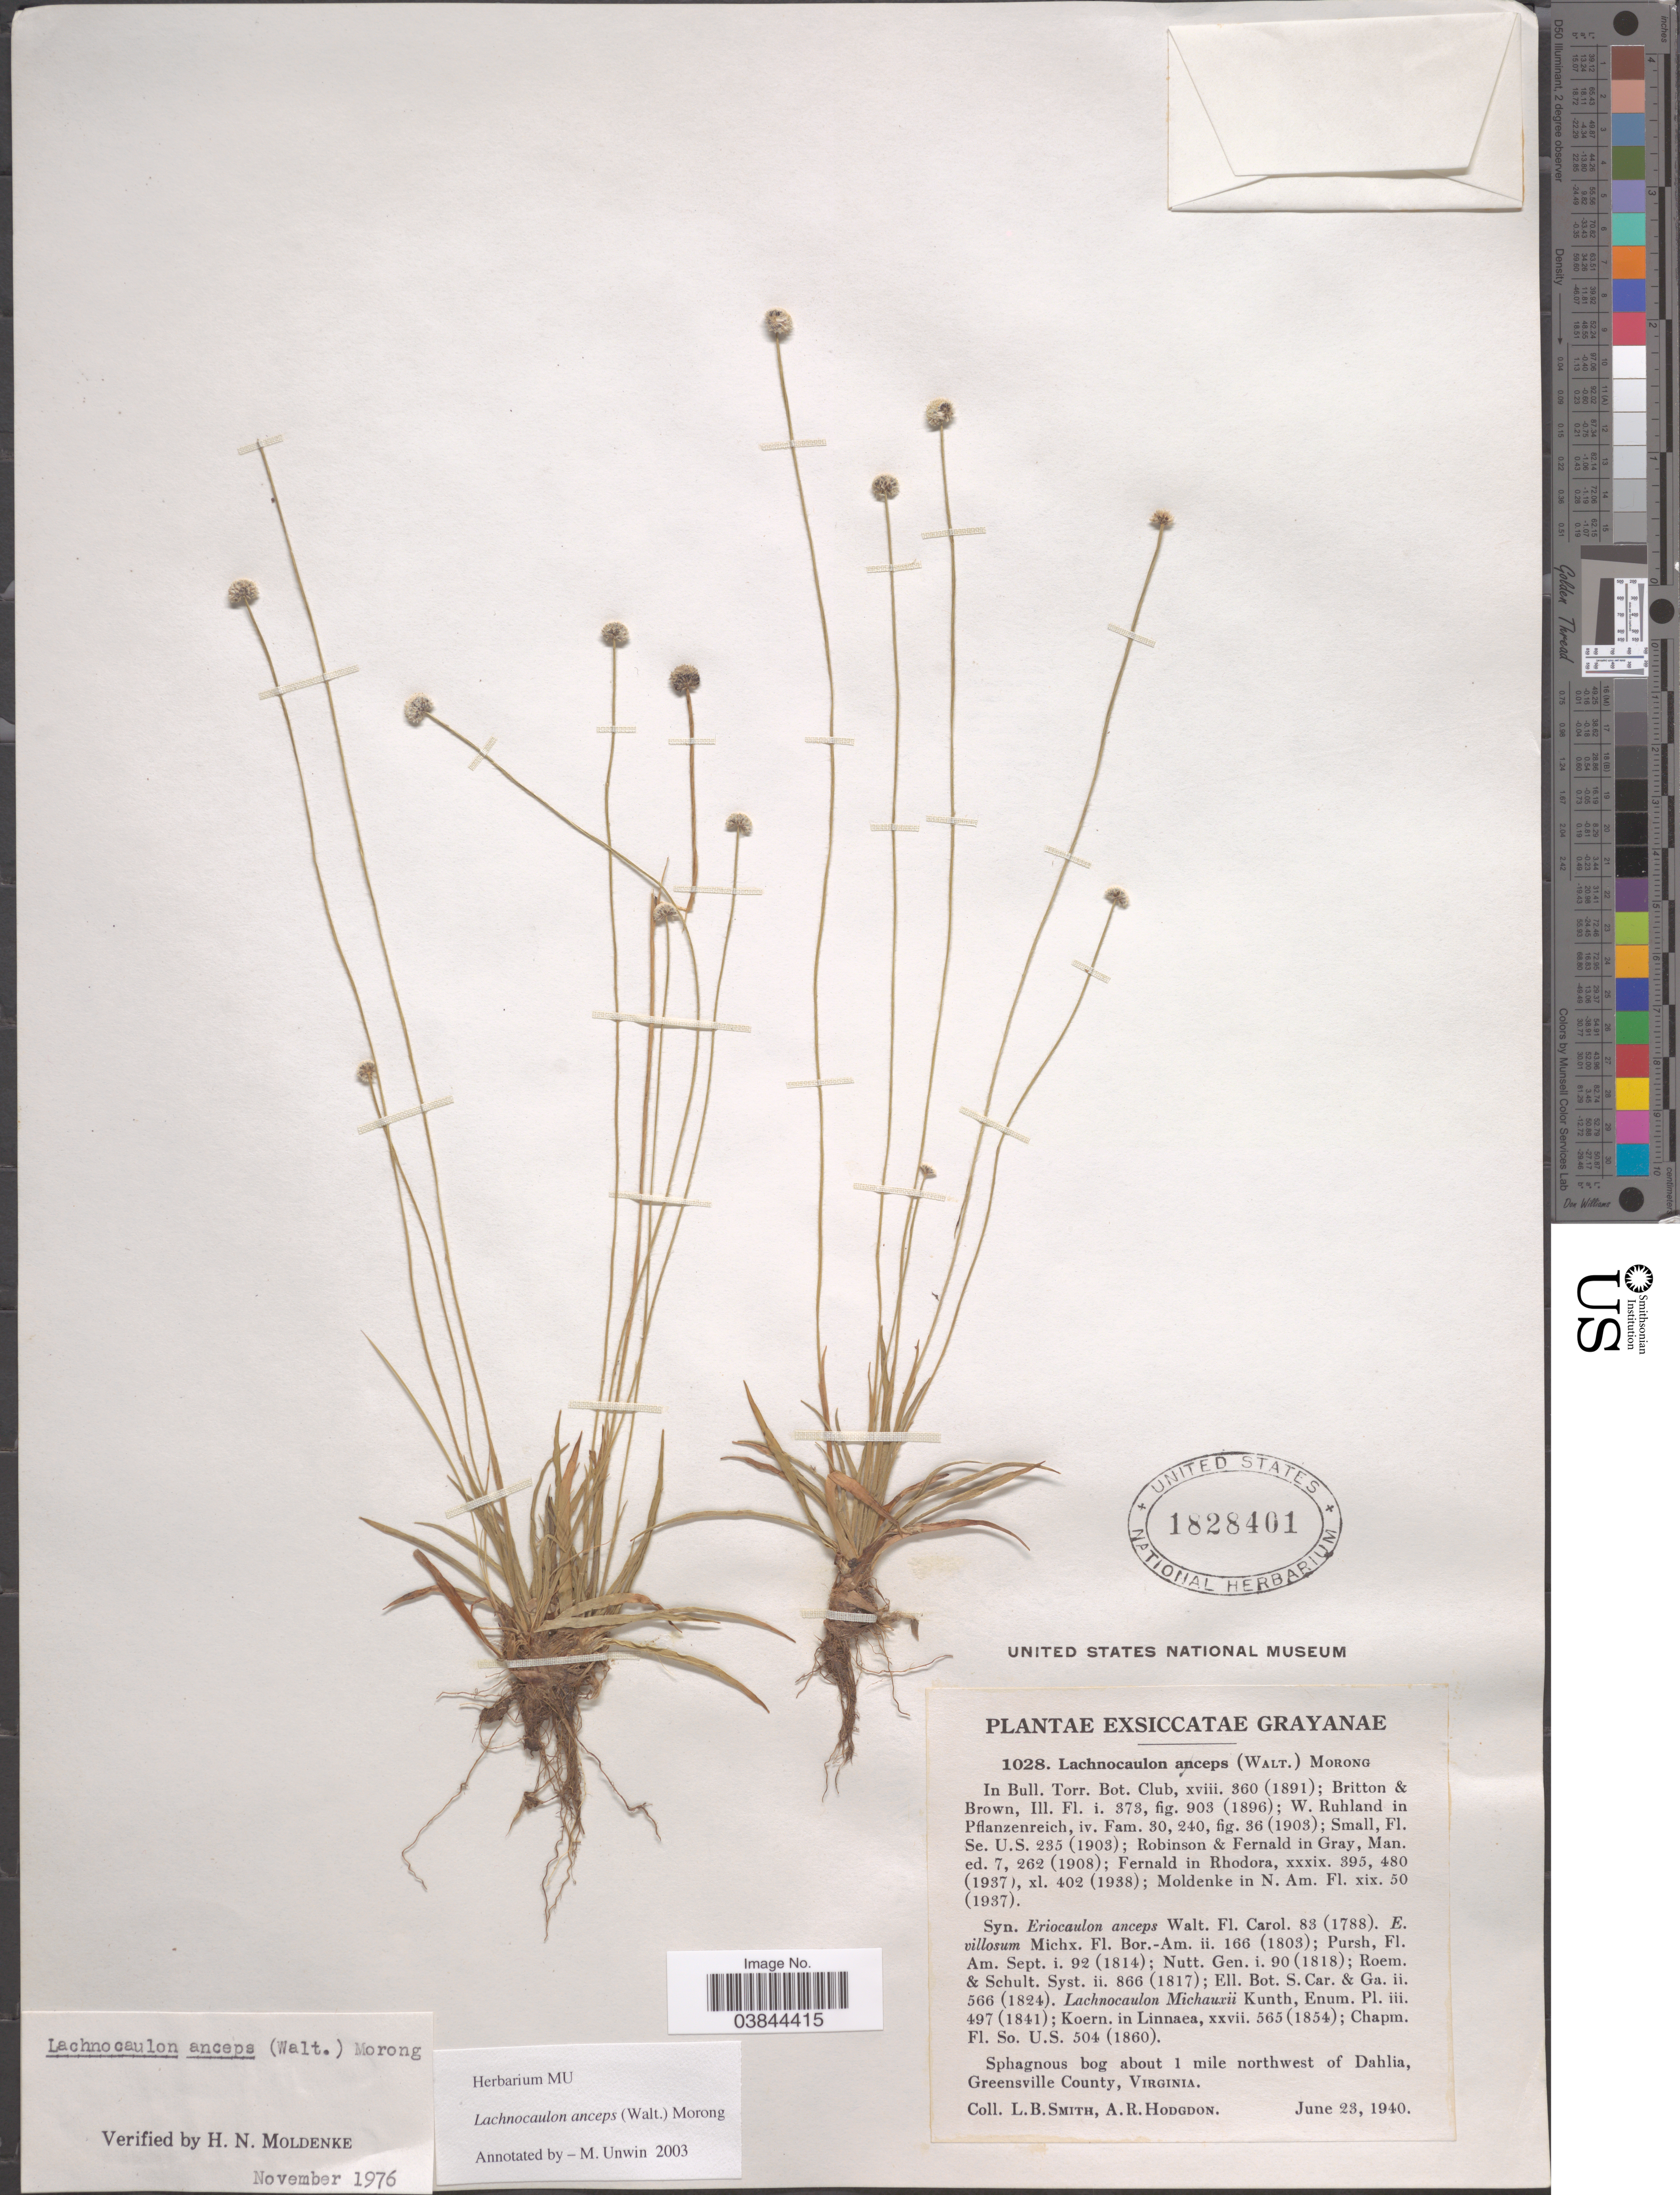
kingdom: Plantae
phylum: Tracheophyta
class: Liliopsida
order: Poales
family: Eriocaulaceae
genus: Lachnocaulon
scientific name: Lachnocaulon anceps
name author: (Walter) Morong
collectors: L. Smith & A. R. Hodgdon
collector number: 1028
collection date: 1940-06-23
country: United States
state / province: Virginia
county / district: Greensville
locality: Spagnous bog about 1 mile northwest of Dahlia, Greensville County.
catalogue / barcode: US 1828401